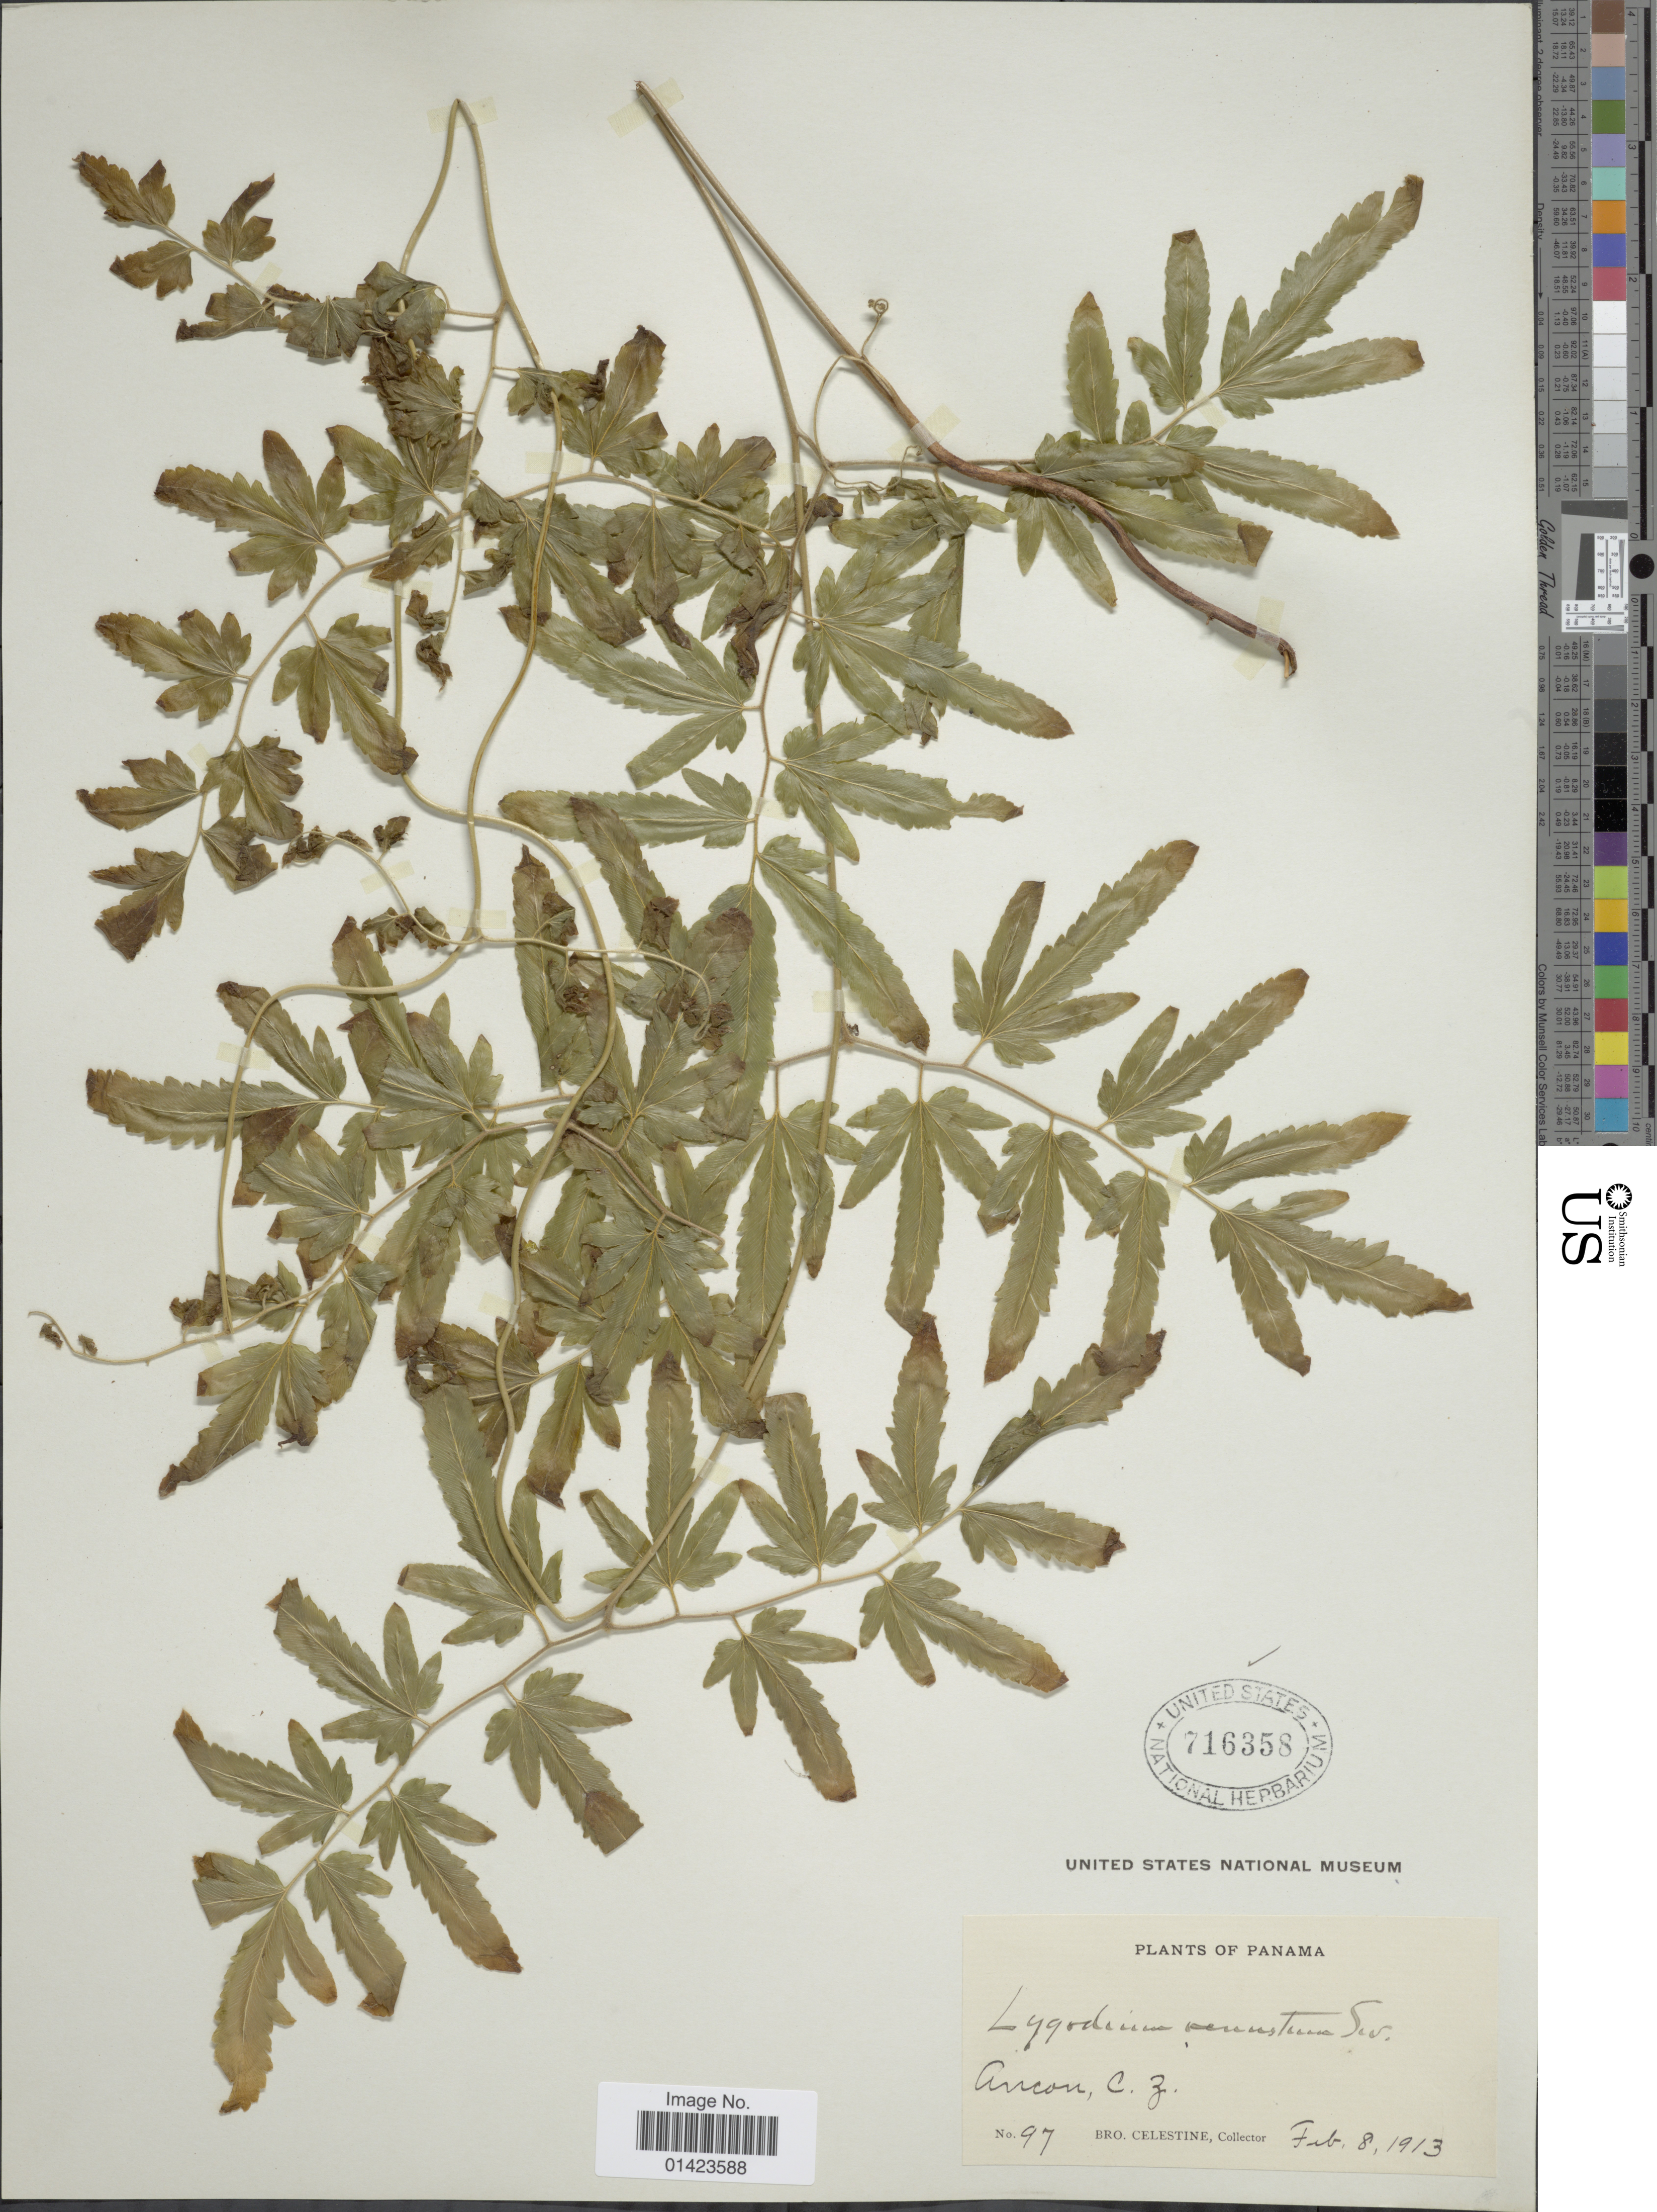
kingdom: Plantae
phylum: Tracheophyta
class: Polypodiopsida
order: Schizaeales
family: Lygodiaceae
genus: Lygodium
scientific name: Lygodium venustum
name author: Sw.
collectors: B. Celestine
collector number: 97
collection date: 1913-02-08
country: Panama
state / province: Colón / Panamá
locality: Ancon, C.Z.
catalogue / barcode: US 716358